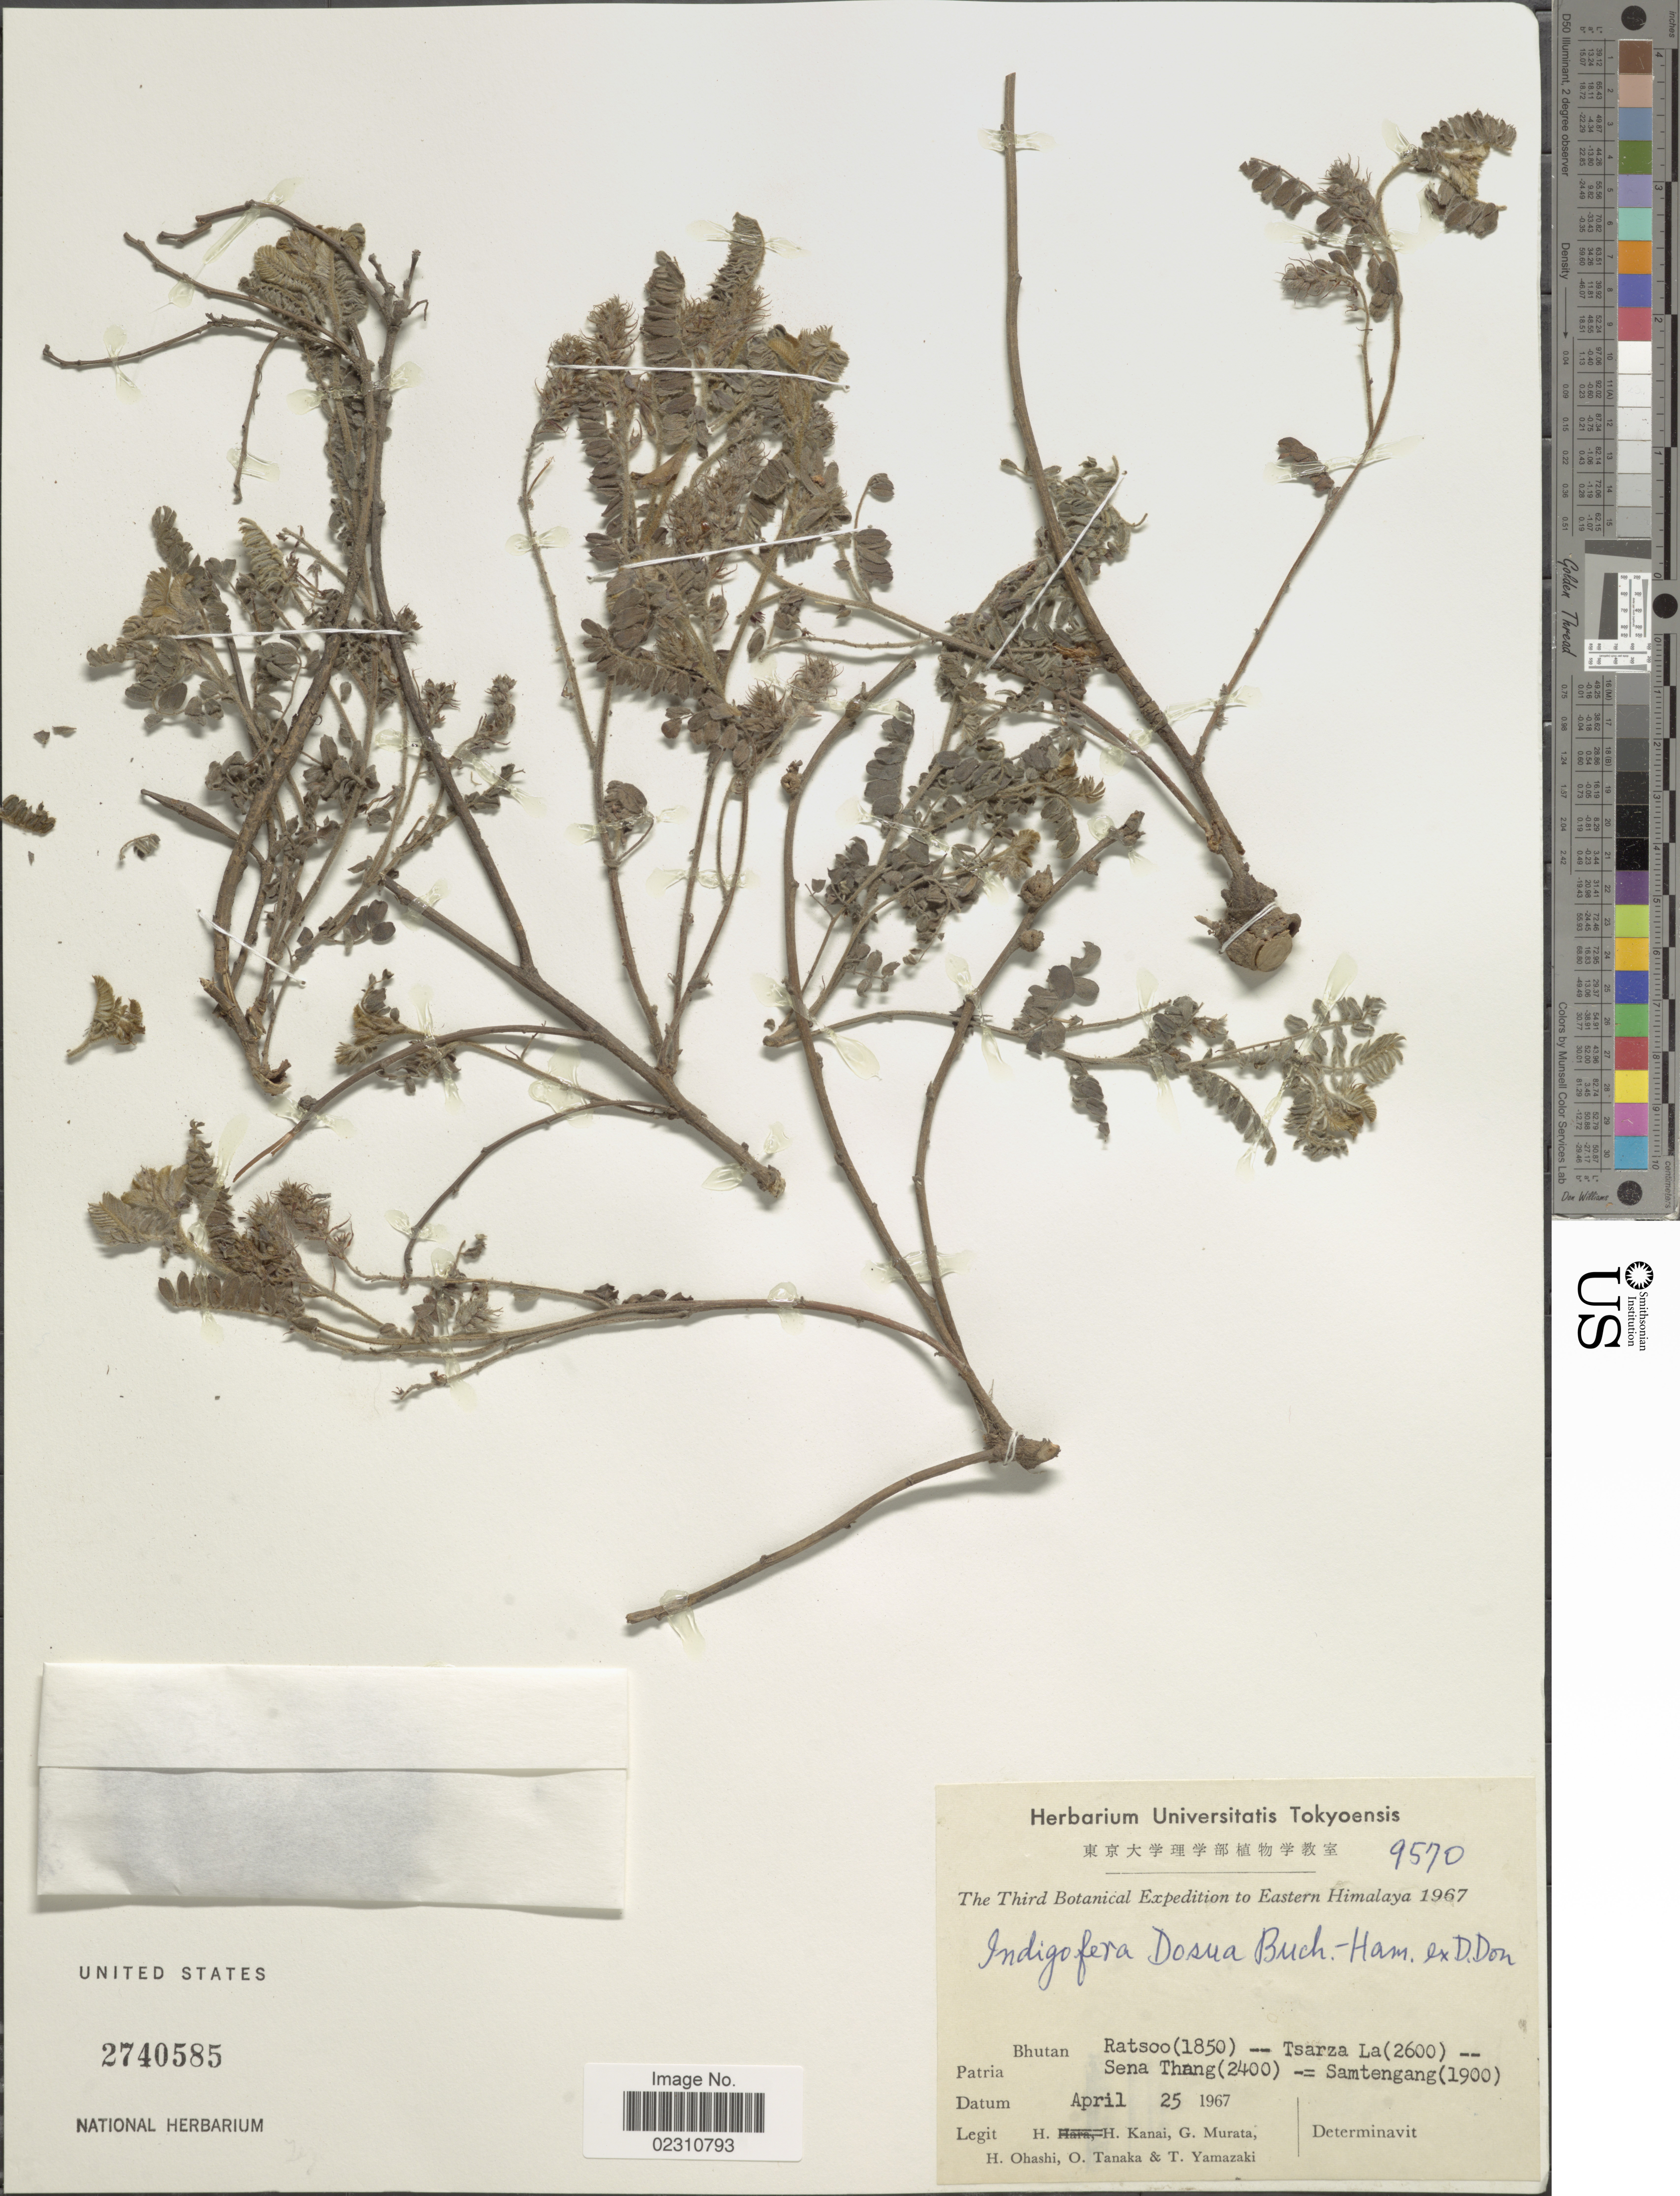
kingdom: Plantae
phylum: Tracheophyta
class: Magnoliopsida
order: Fabales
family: Fabaceae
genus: Indigofera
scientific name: Indigofera dosua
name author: Buch.-Ham. ex D. Don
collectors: H. Kanai, G. Murata, H. Ohashi, O. Tanaka & T. Yamazaki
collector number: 9570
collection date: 1967-04-25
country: Bhutan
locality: Bhutan Ratsoo --Tsarza La -- Sena Thang-= Samtentang. Eastern Himalaya.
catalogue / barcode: US 2740585